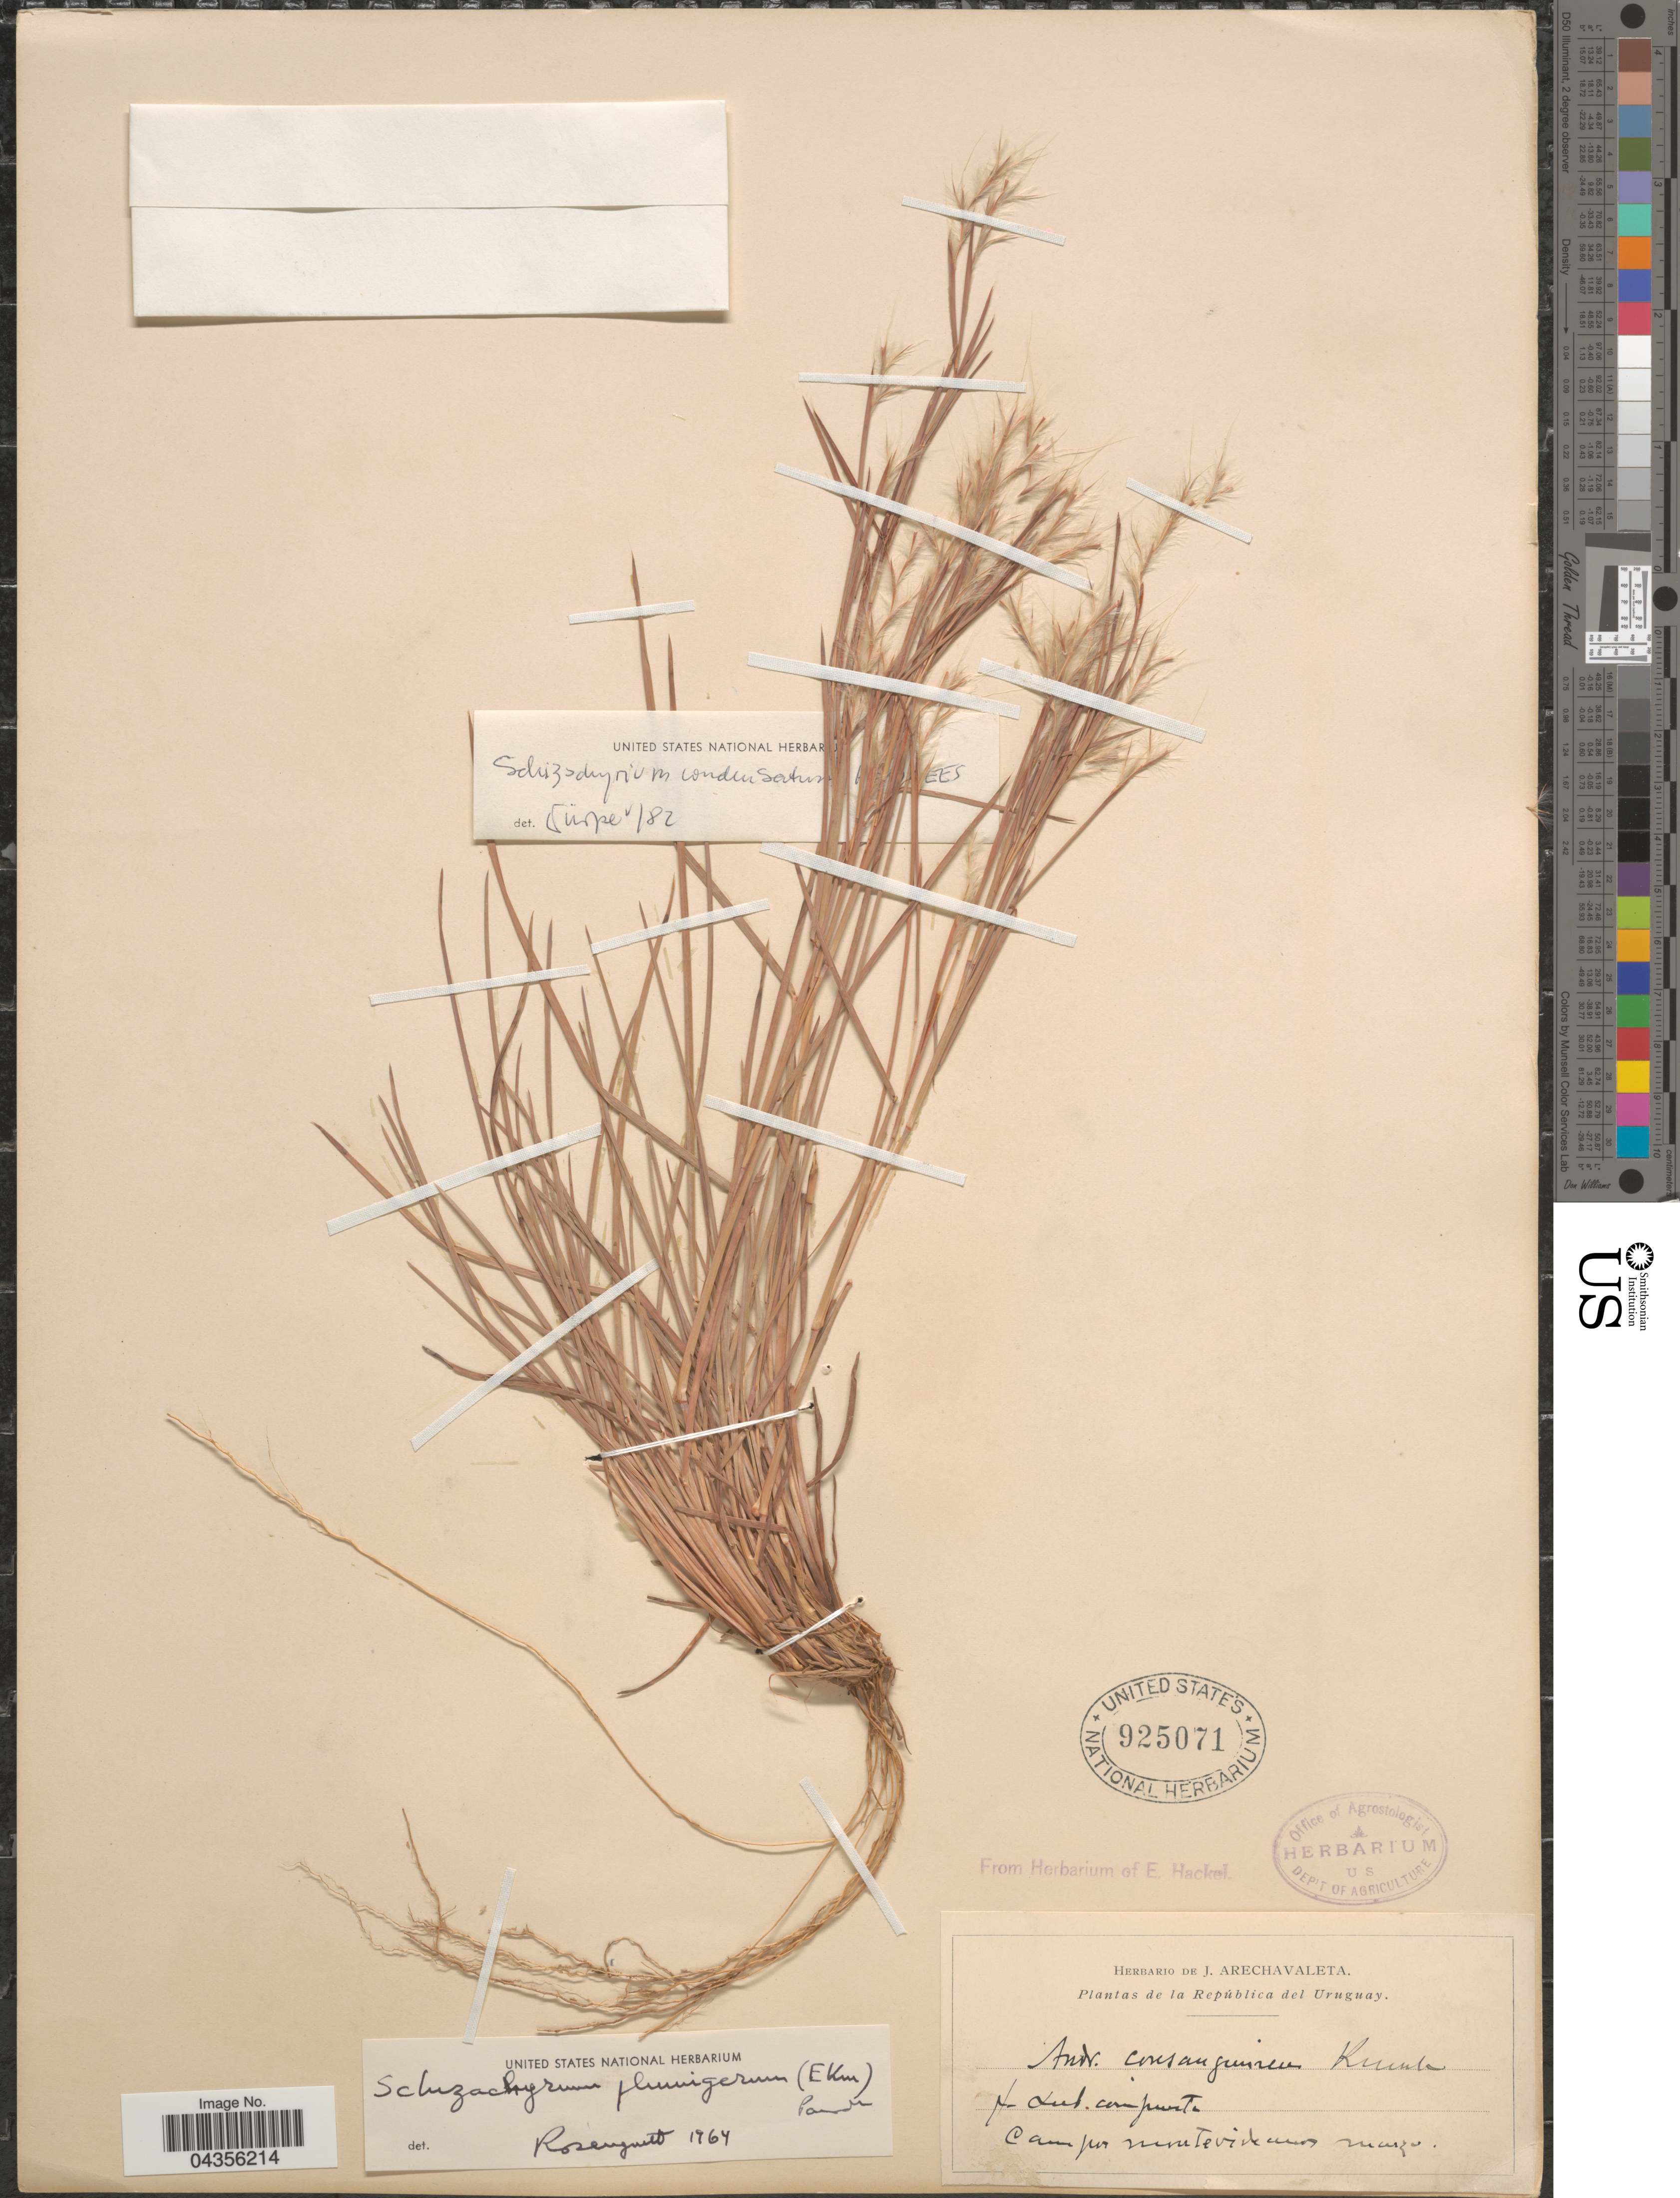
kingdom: Plantae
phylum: Tracheophyta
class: Liliopsida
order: Poales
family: Poaceae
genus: Schizachyrium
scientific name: Schizachyrium condensatum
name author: (Kunth) Nees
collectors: ex herb. de J. Arechavaleta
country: Uruguay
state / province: Montevideo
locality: Campos Montevidenses.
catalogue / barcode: US 925071